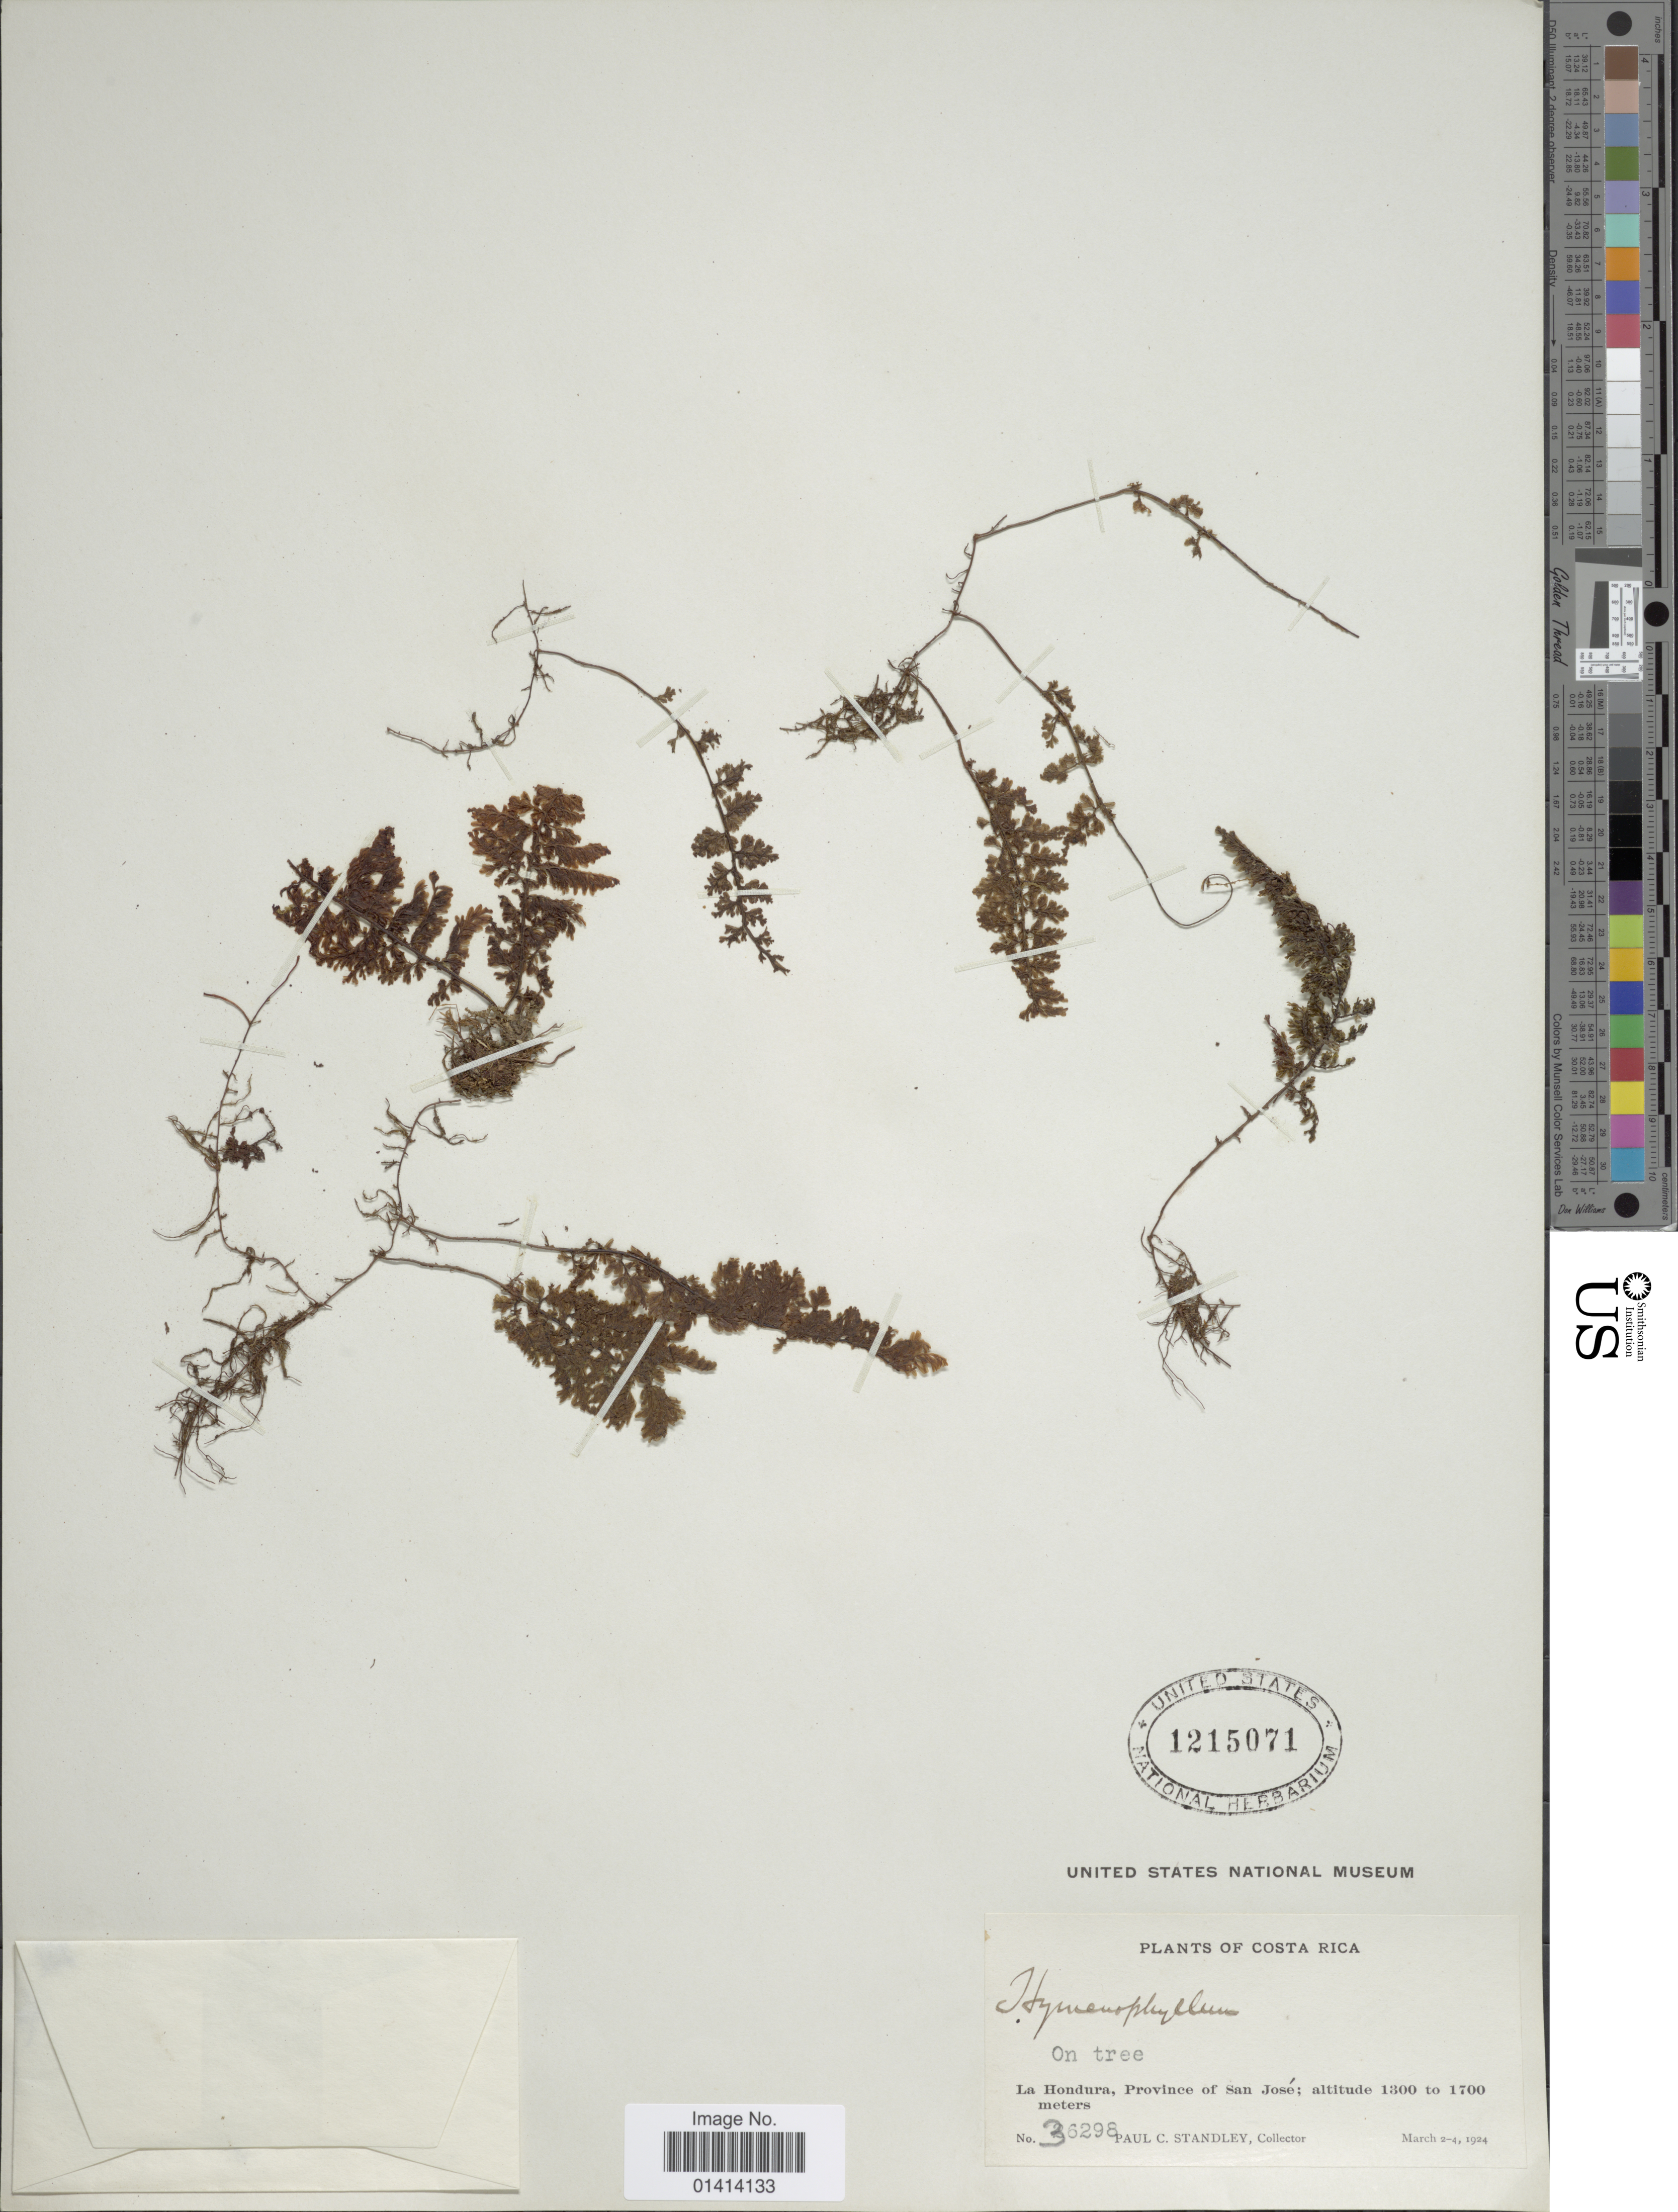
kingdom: Plantae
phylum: Tracheophyta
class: Polypodiopsida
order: Hymenophyllales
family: Hymenophyllaceae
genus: Hymenophyllum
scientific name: Hymenophyllum myriocarpum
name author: Hook.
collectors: P. C. Standley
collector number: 36295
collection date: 1924-03-02/1924-03-04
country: Costa Rica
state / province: San José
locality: La Hondura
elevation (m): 1300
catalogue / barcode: US 1215071